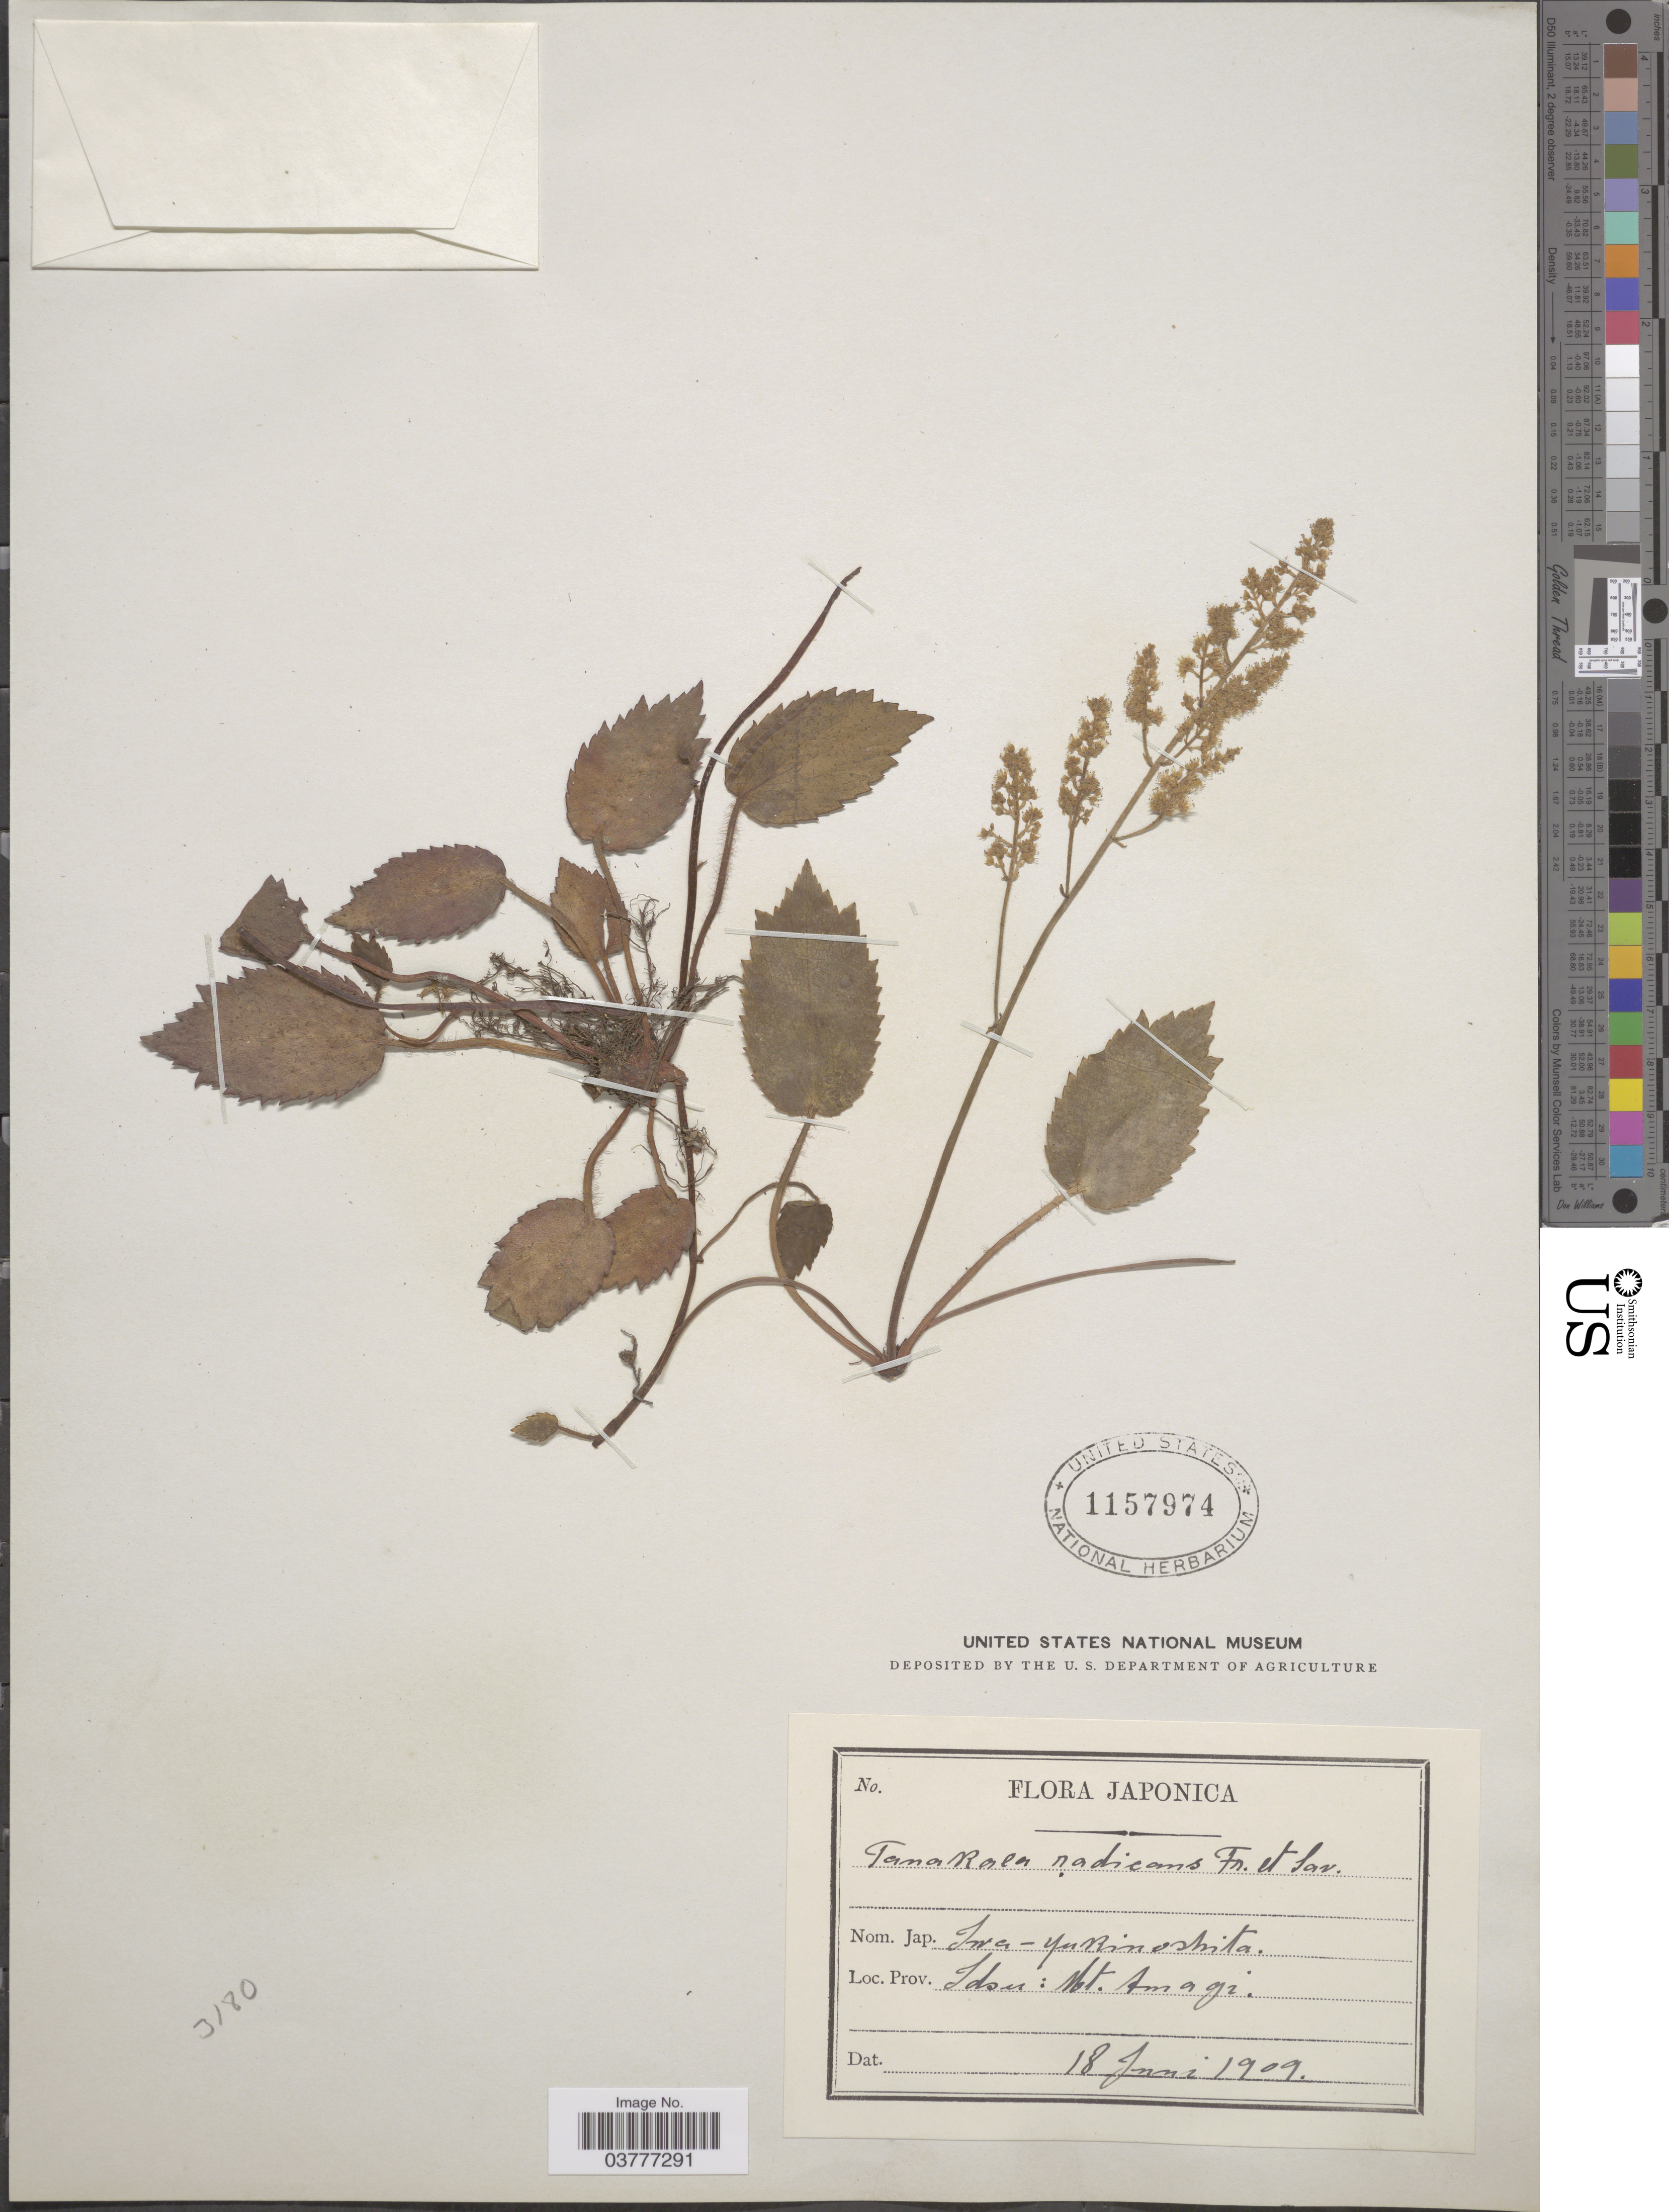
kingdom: Plantae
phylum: Tracheophyta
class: Magnoliopsida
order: Saxifragales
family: Saxifragaceae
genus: Tanakaea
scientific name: Tanakaea radicans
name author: Franch. & Sav.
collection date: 1909-06-18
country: Japan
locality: Idsu: Mt. Amagi.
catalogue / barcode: US 1157974